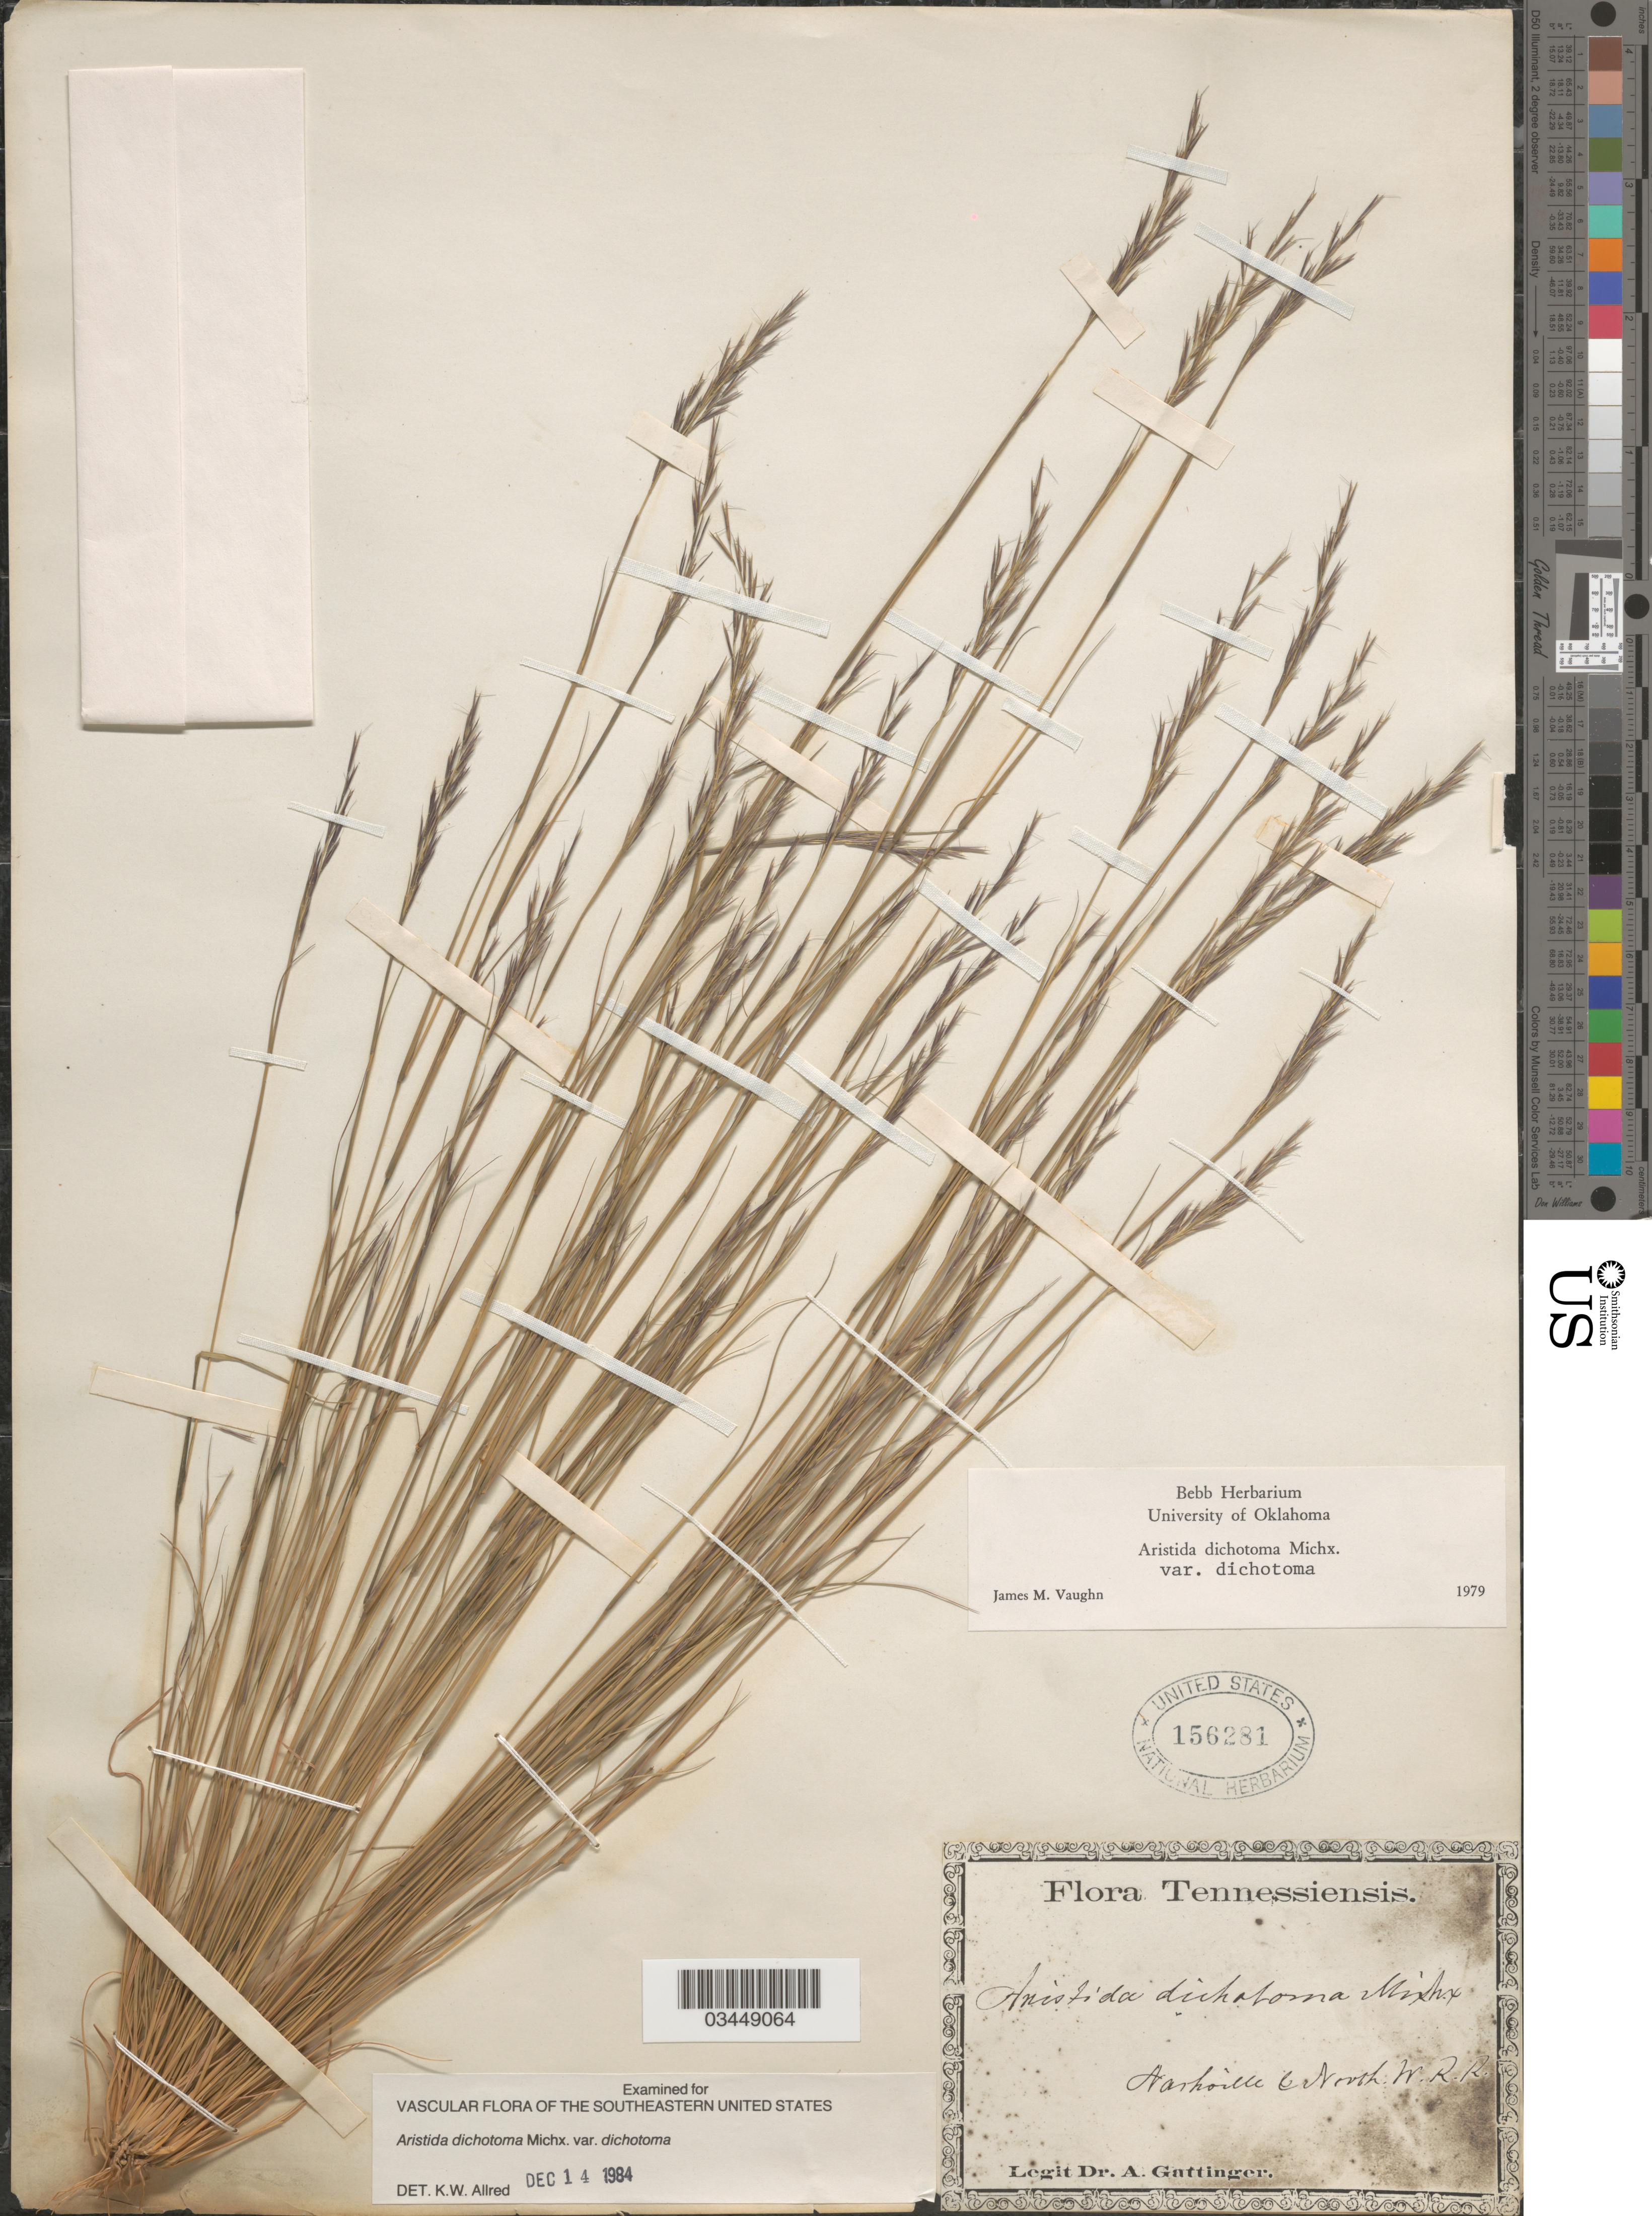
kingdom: Plantae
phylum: Tracheophyta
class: Liliopsida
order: Poales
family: Poaceae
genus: Aristida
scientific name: Aristida dichotoma var. dichotoma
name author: Michx.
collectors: A. Gattinger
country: United States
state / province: Tennessee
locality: Nashville North W. R. R.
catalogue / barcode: US 156281